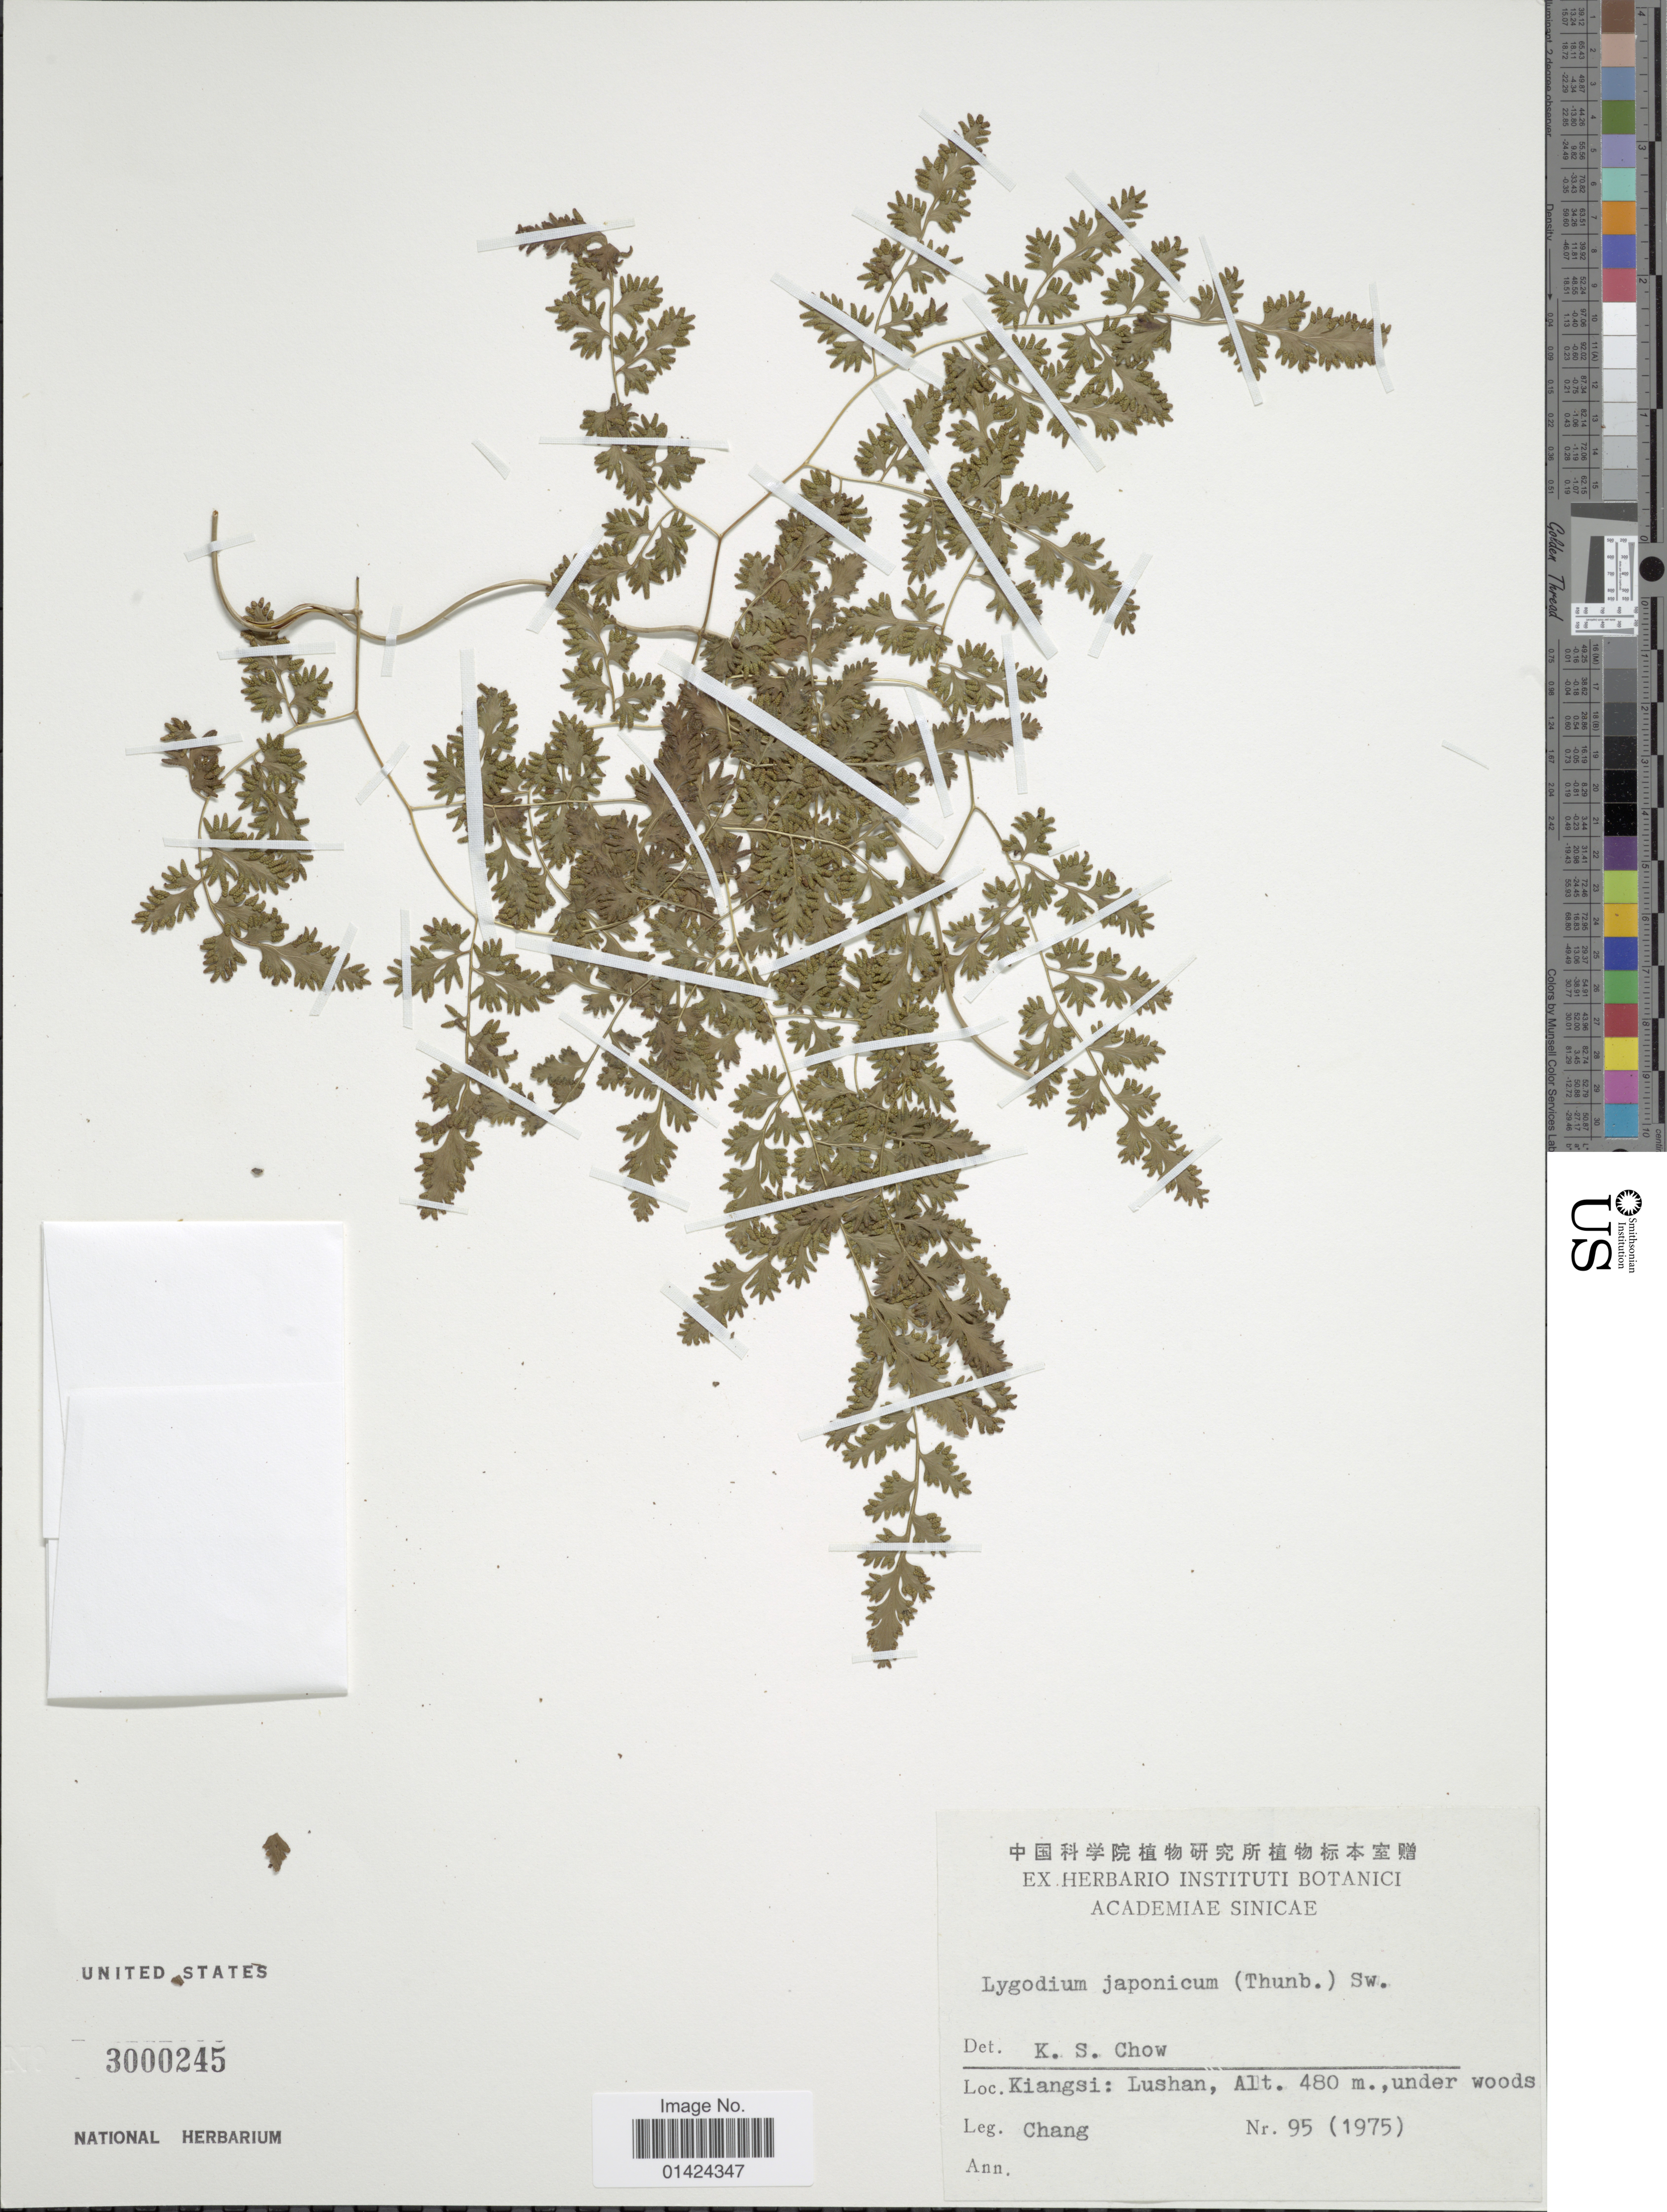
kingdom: Plantae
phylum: Tracheophyta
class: Polypodiopsida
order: Schizaeales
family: Lygodiaceae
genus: Lygodium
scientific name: Lygodium japonicum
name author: (Thunb.) Sw.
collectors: -- Chang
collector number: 95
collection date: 1975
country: China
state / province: Jiangxi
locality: Kiangsi: Lushan.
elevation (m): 480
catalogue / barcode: US 3000245